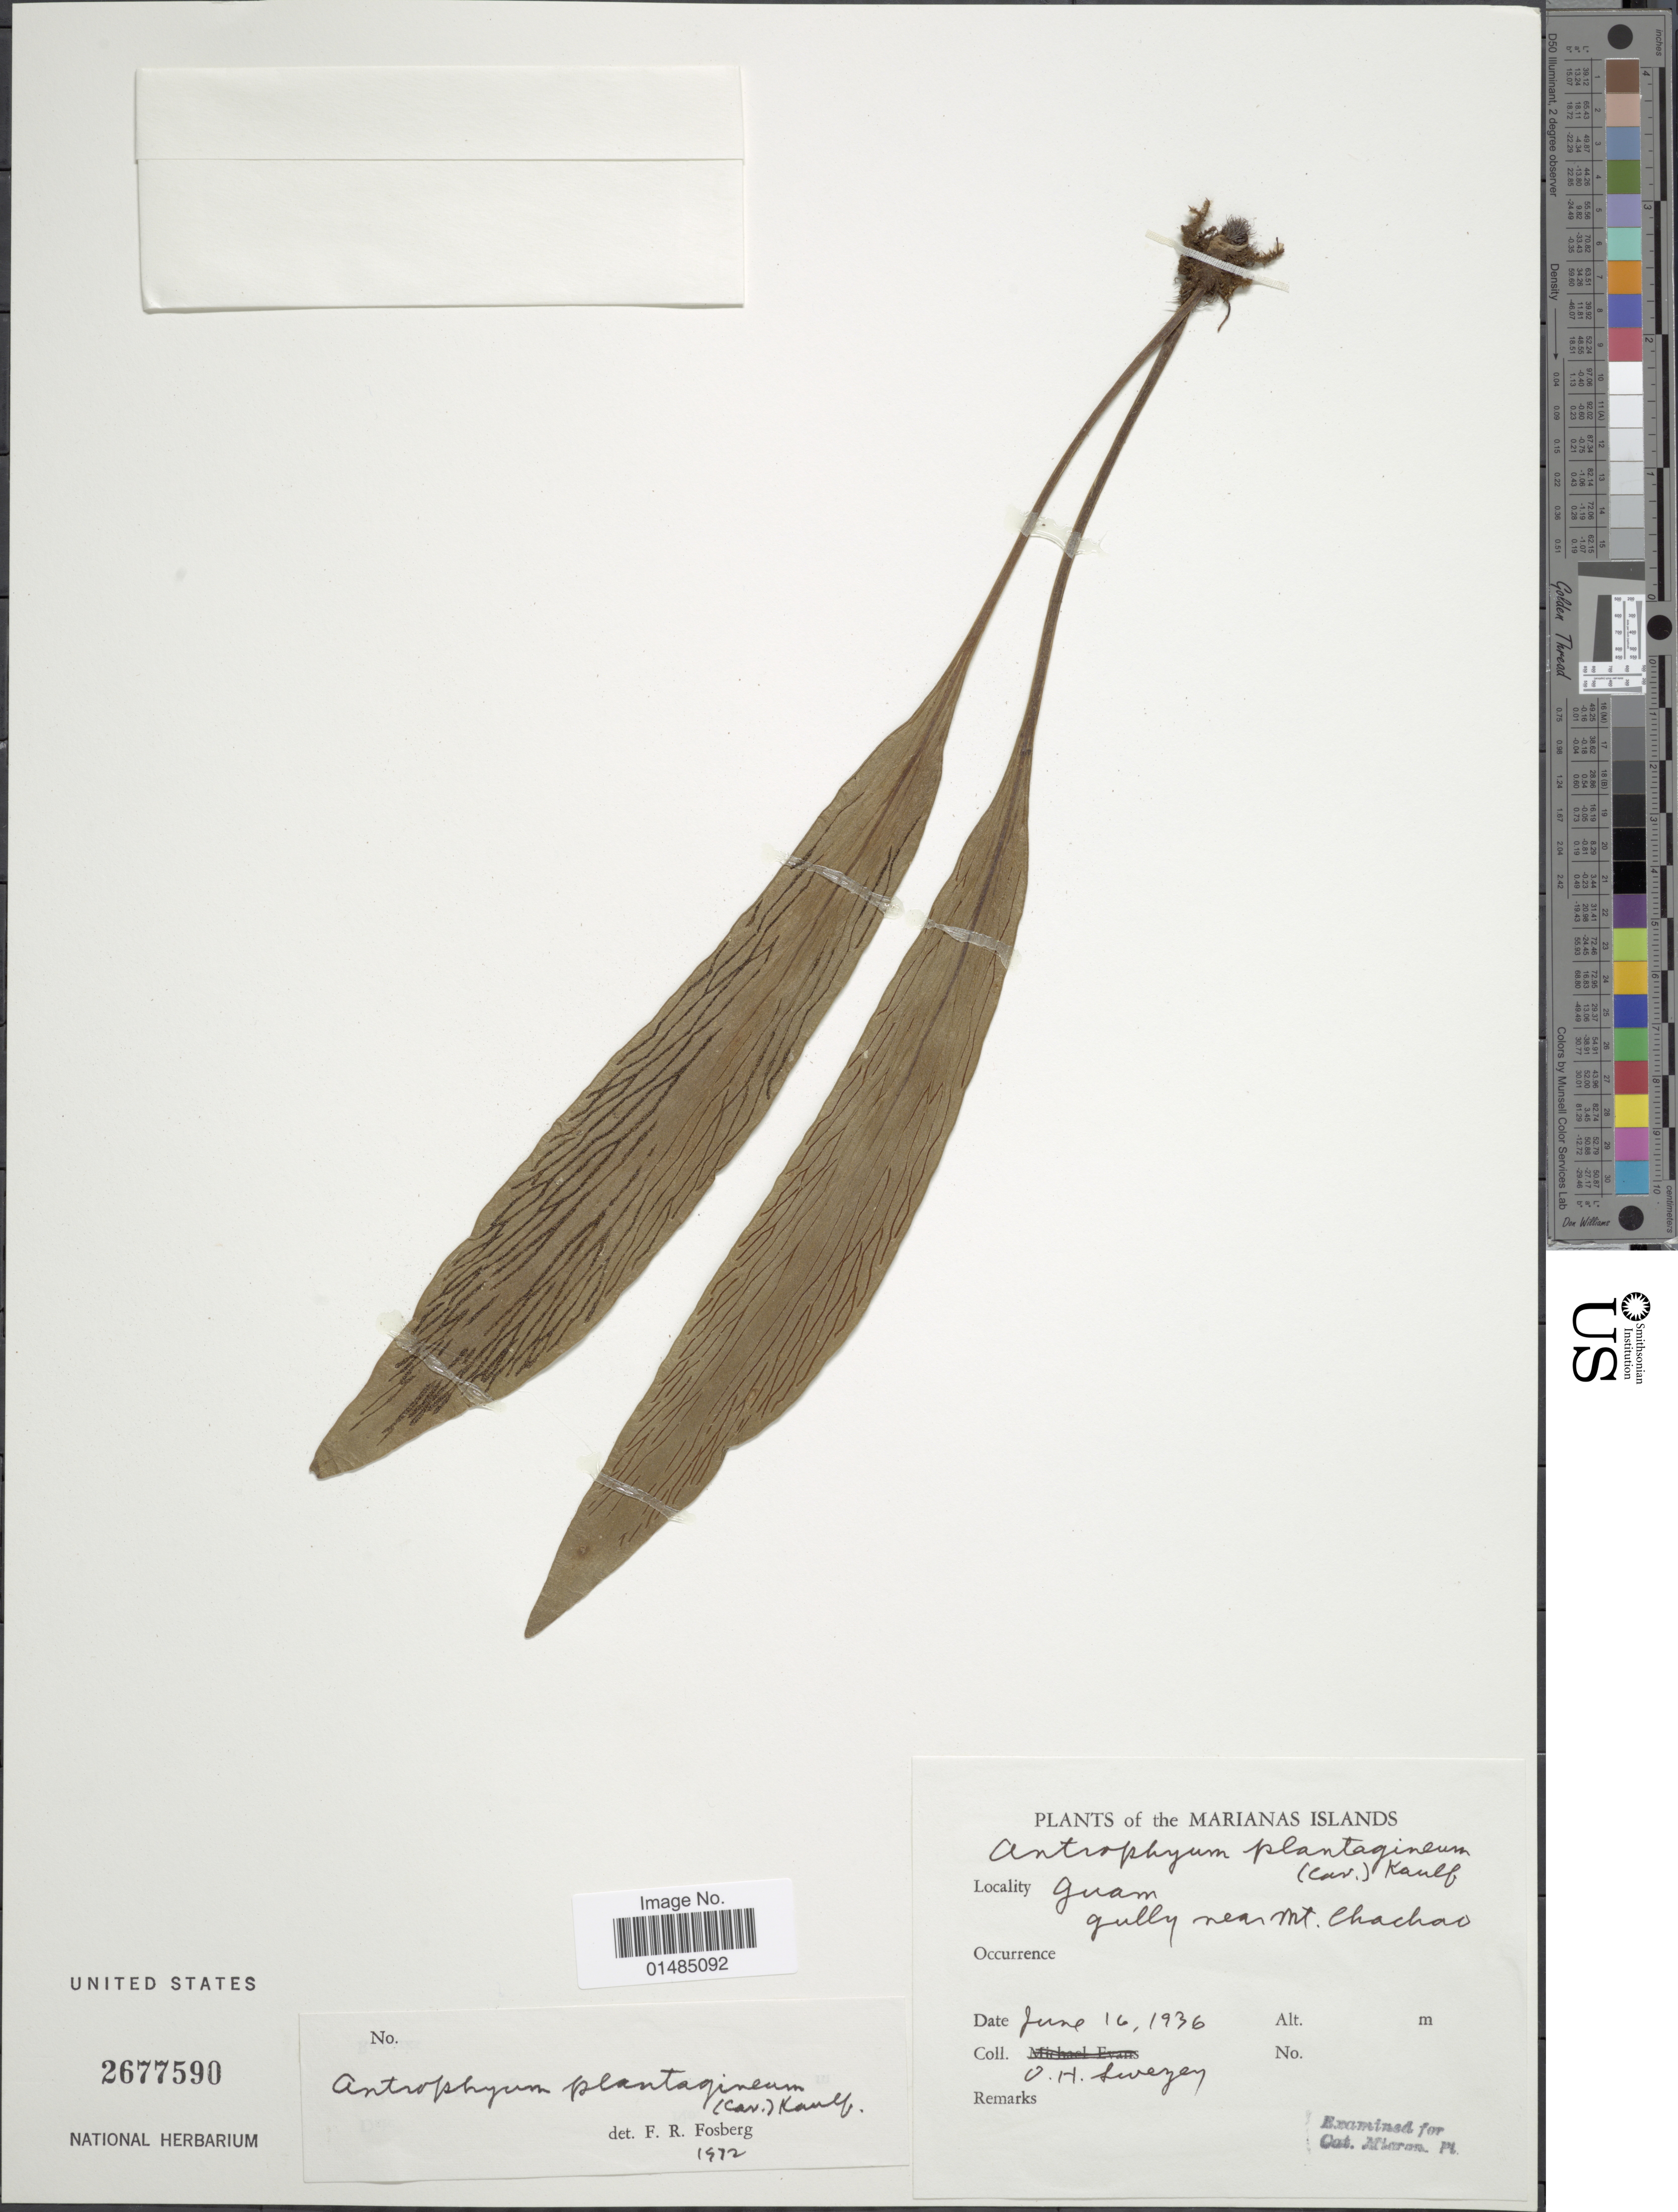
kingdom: Plantae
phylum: Tracheophyta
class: Polypodiopsida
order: Polypodiales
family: Pteridaceae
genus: Antrophyum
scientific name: Antrophyum plantagineum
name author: (Cav.) Kaulf.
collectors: O. H. Swezey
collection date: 1936-06-16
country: Guam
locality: The Marianas Islands, Guam, Gully near Mt. Chachao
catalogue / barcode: US 2677590